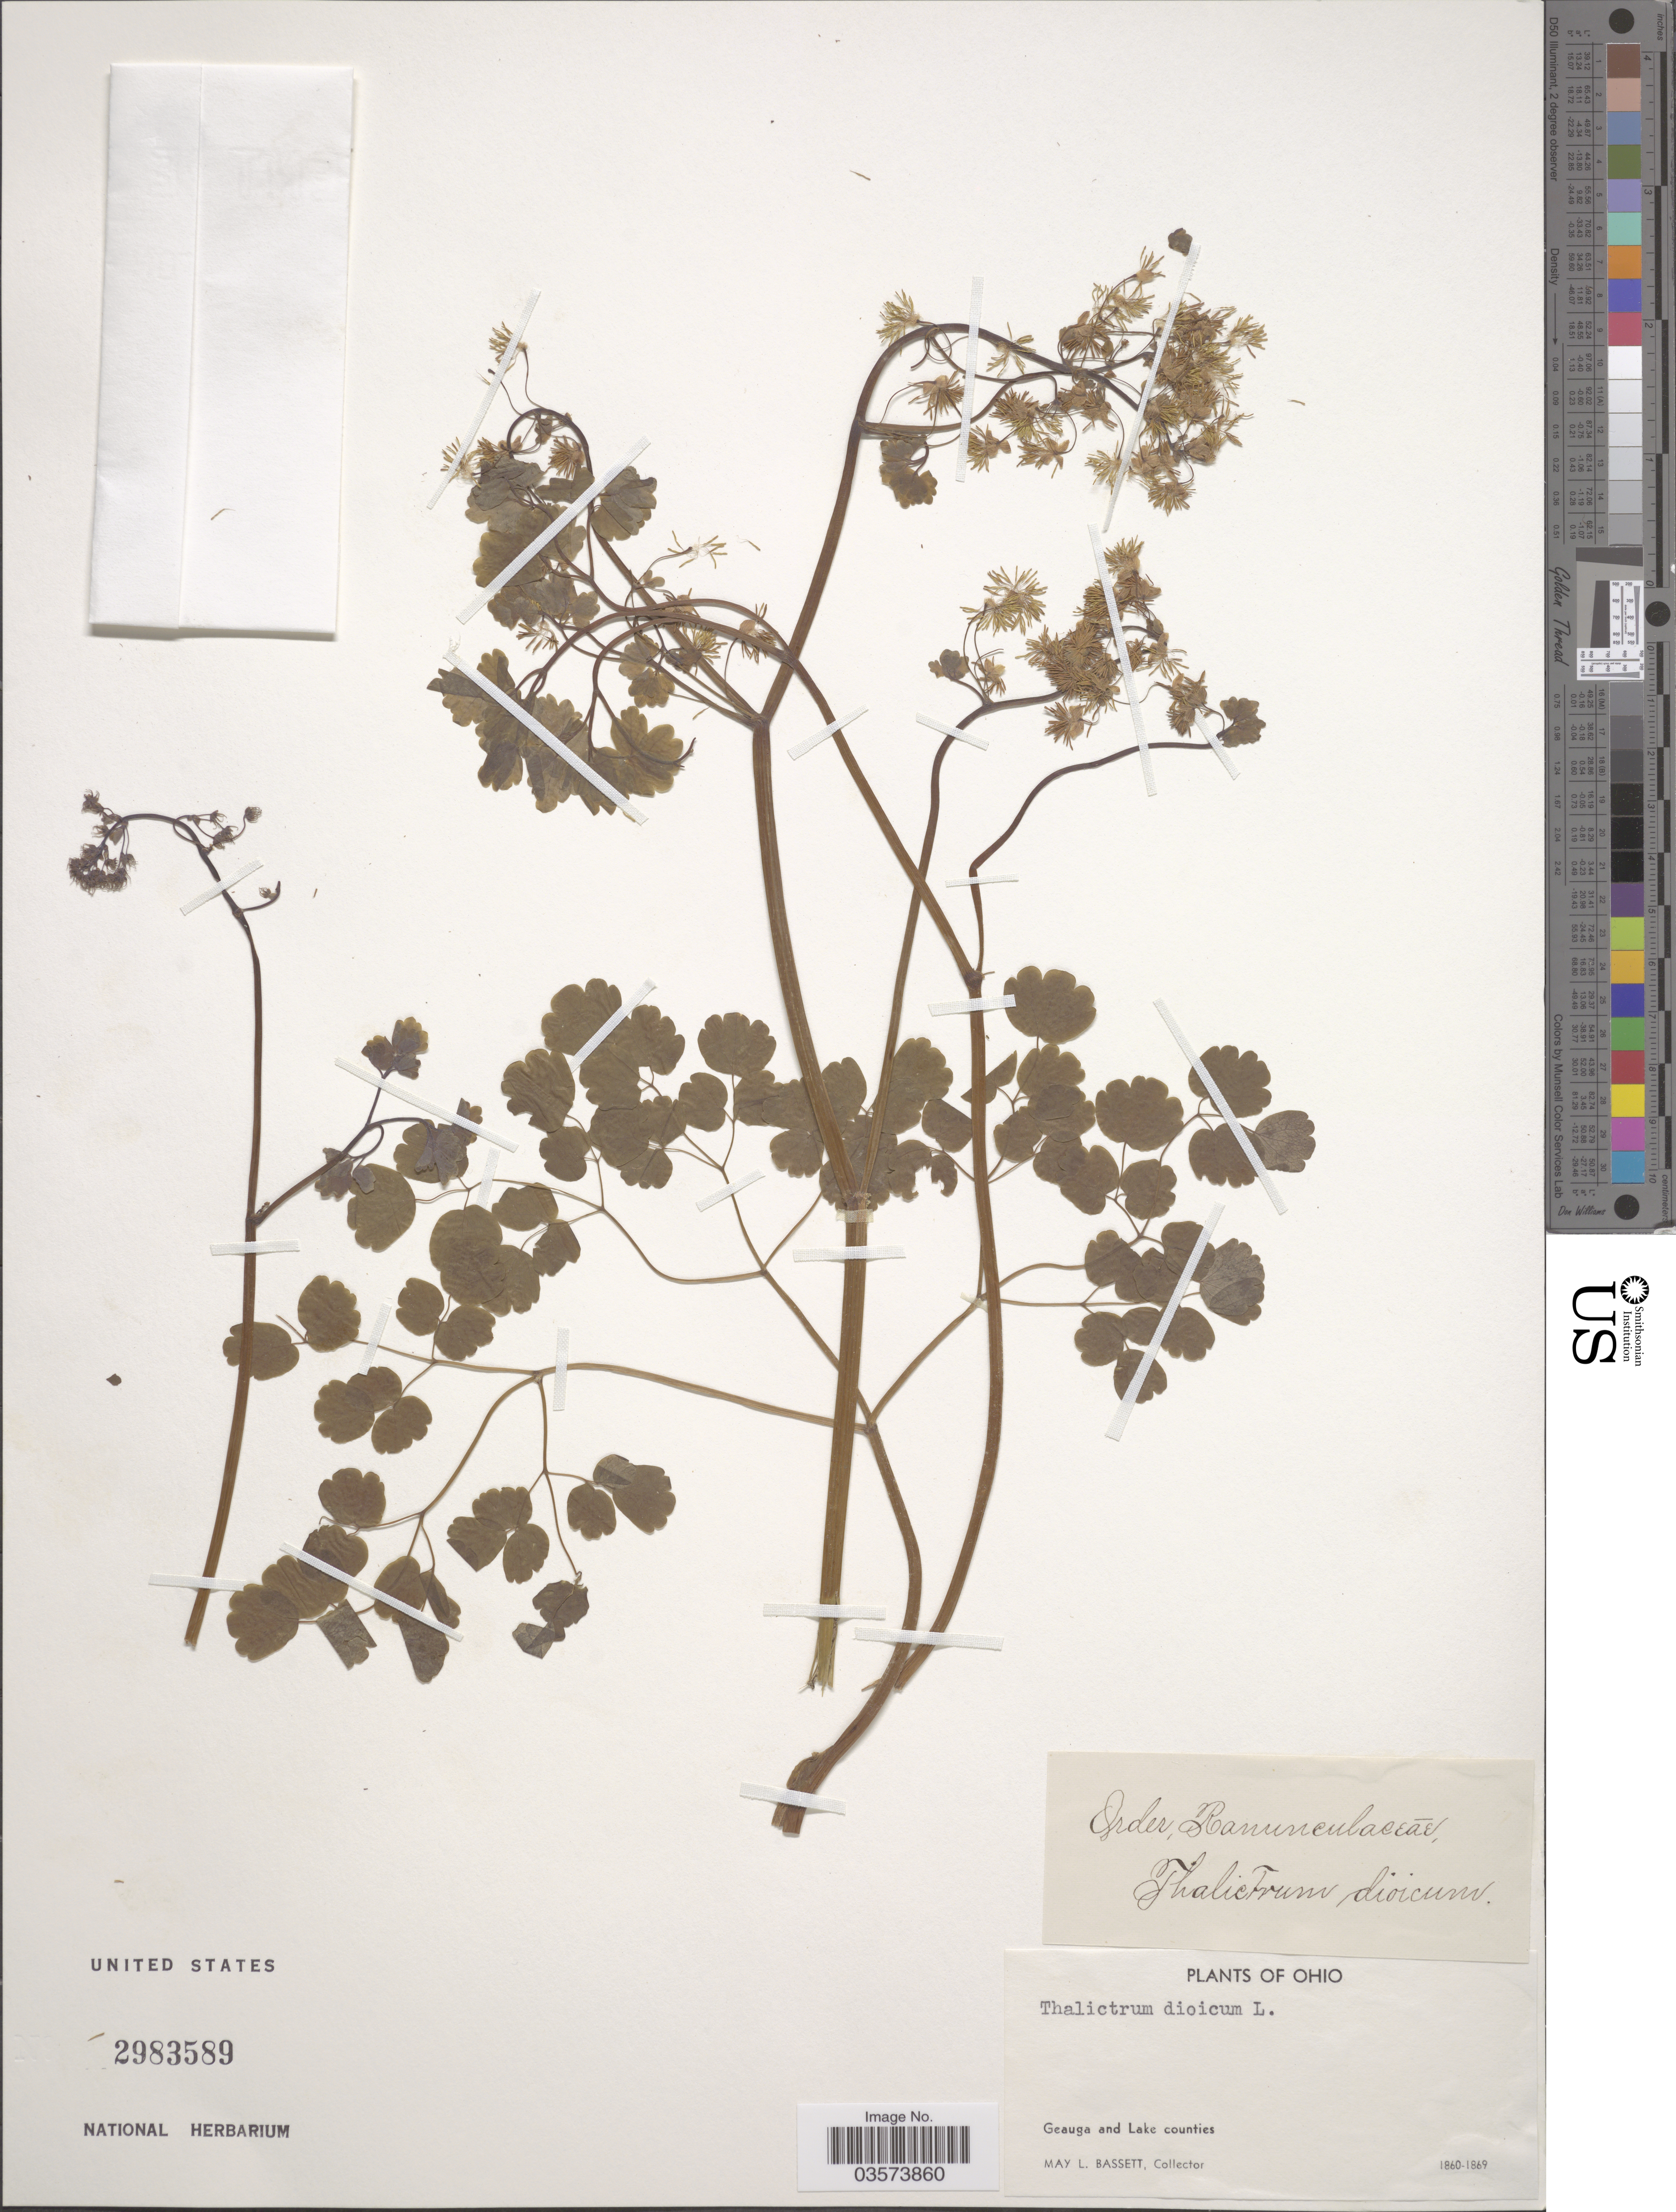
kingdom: Plantae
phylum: Tracheophyta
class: Magnoliopsida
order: Ranunculales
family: Ranunculaceae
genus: Thalictrum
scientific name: Thalictrum dioicum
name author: L.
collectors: M. L. Bassett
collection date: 1860/1869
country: United States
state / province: Ohio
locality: Geauga and Lake counties.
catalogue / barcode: US 2983589